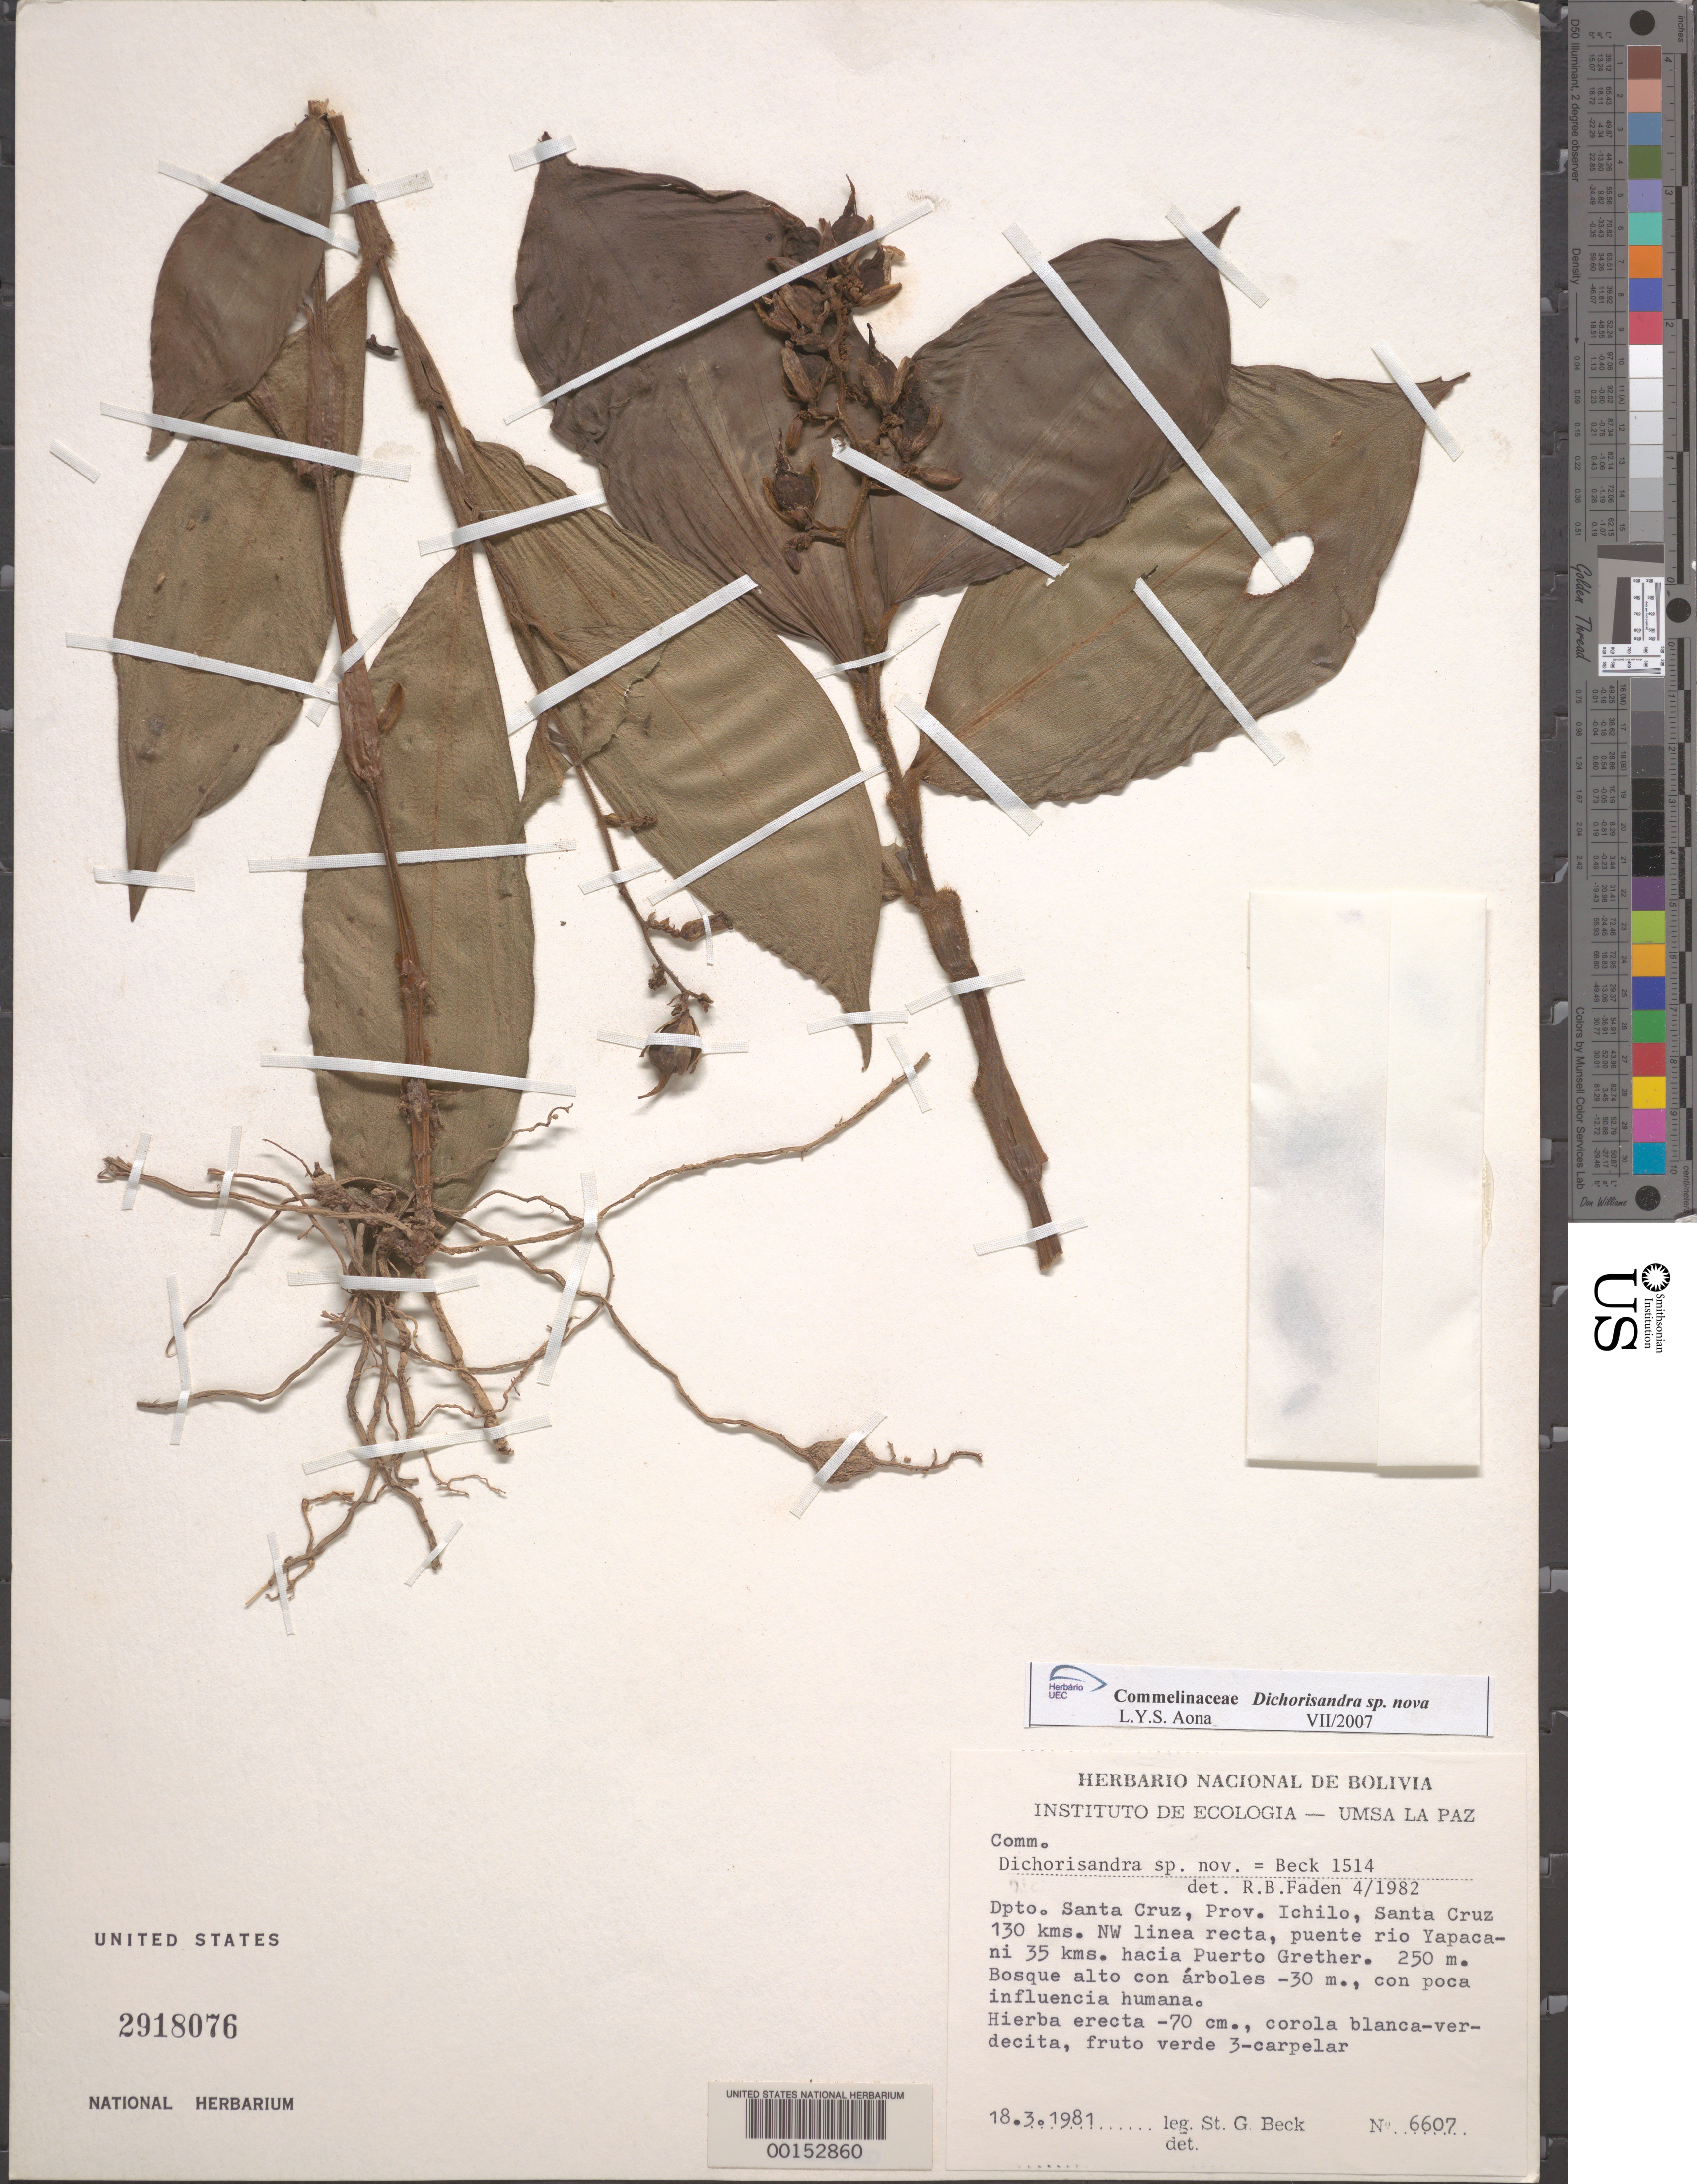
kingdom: Plantae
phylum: Tracheophyta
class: Liliopsida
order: Commelinales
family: Commelinaceae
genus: Dichorisandra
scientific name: Dichorisandra sp. nov.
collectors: S. G. Beck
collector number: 6607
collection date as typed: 18 Mar 1981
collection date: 1981-03-18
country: Bolivia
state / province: Santa Cruz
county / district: Ichilo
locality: Santa Cruz, NW of Rio Yapacani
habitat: Tall forest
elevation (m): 250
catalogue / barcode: US 2918076